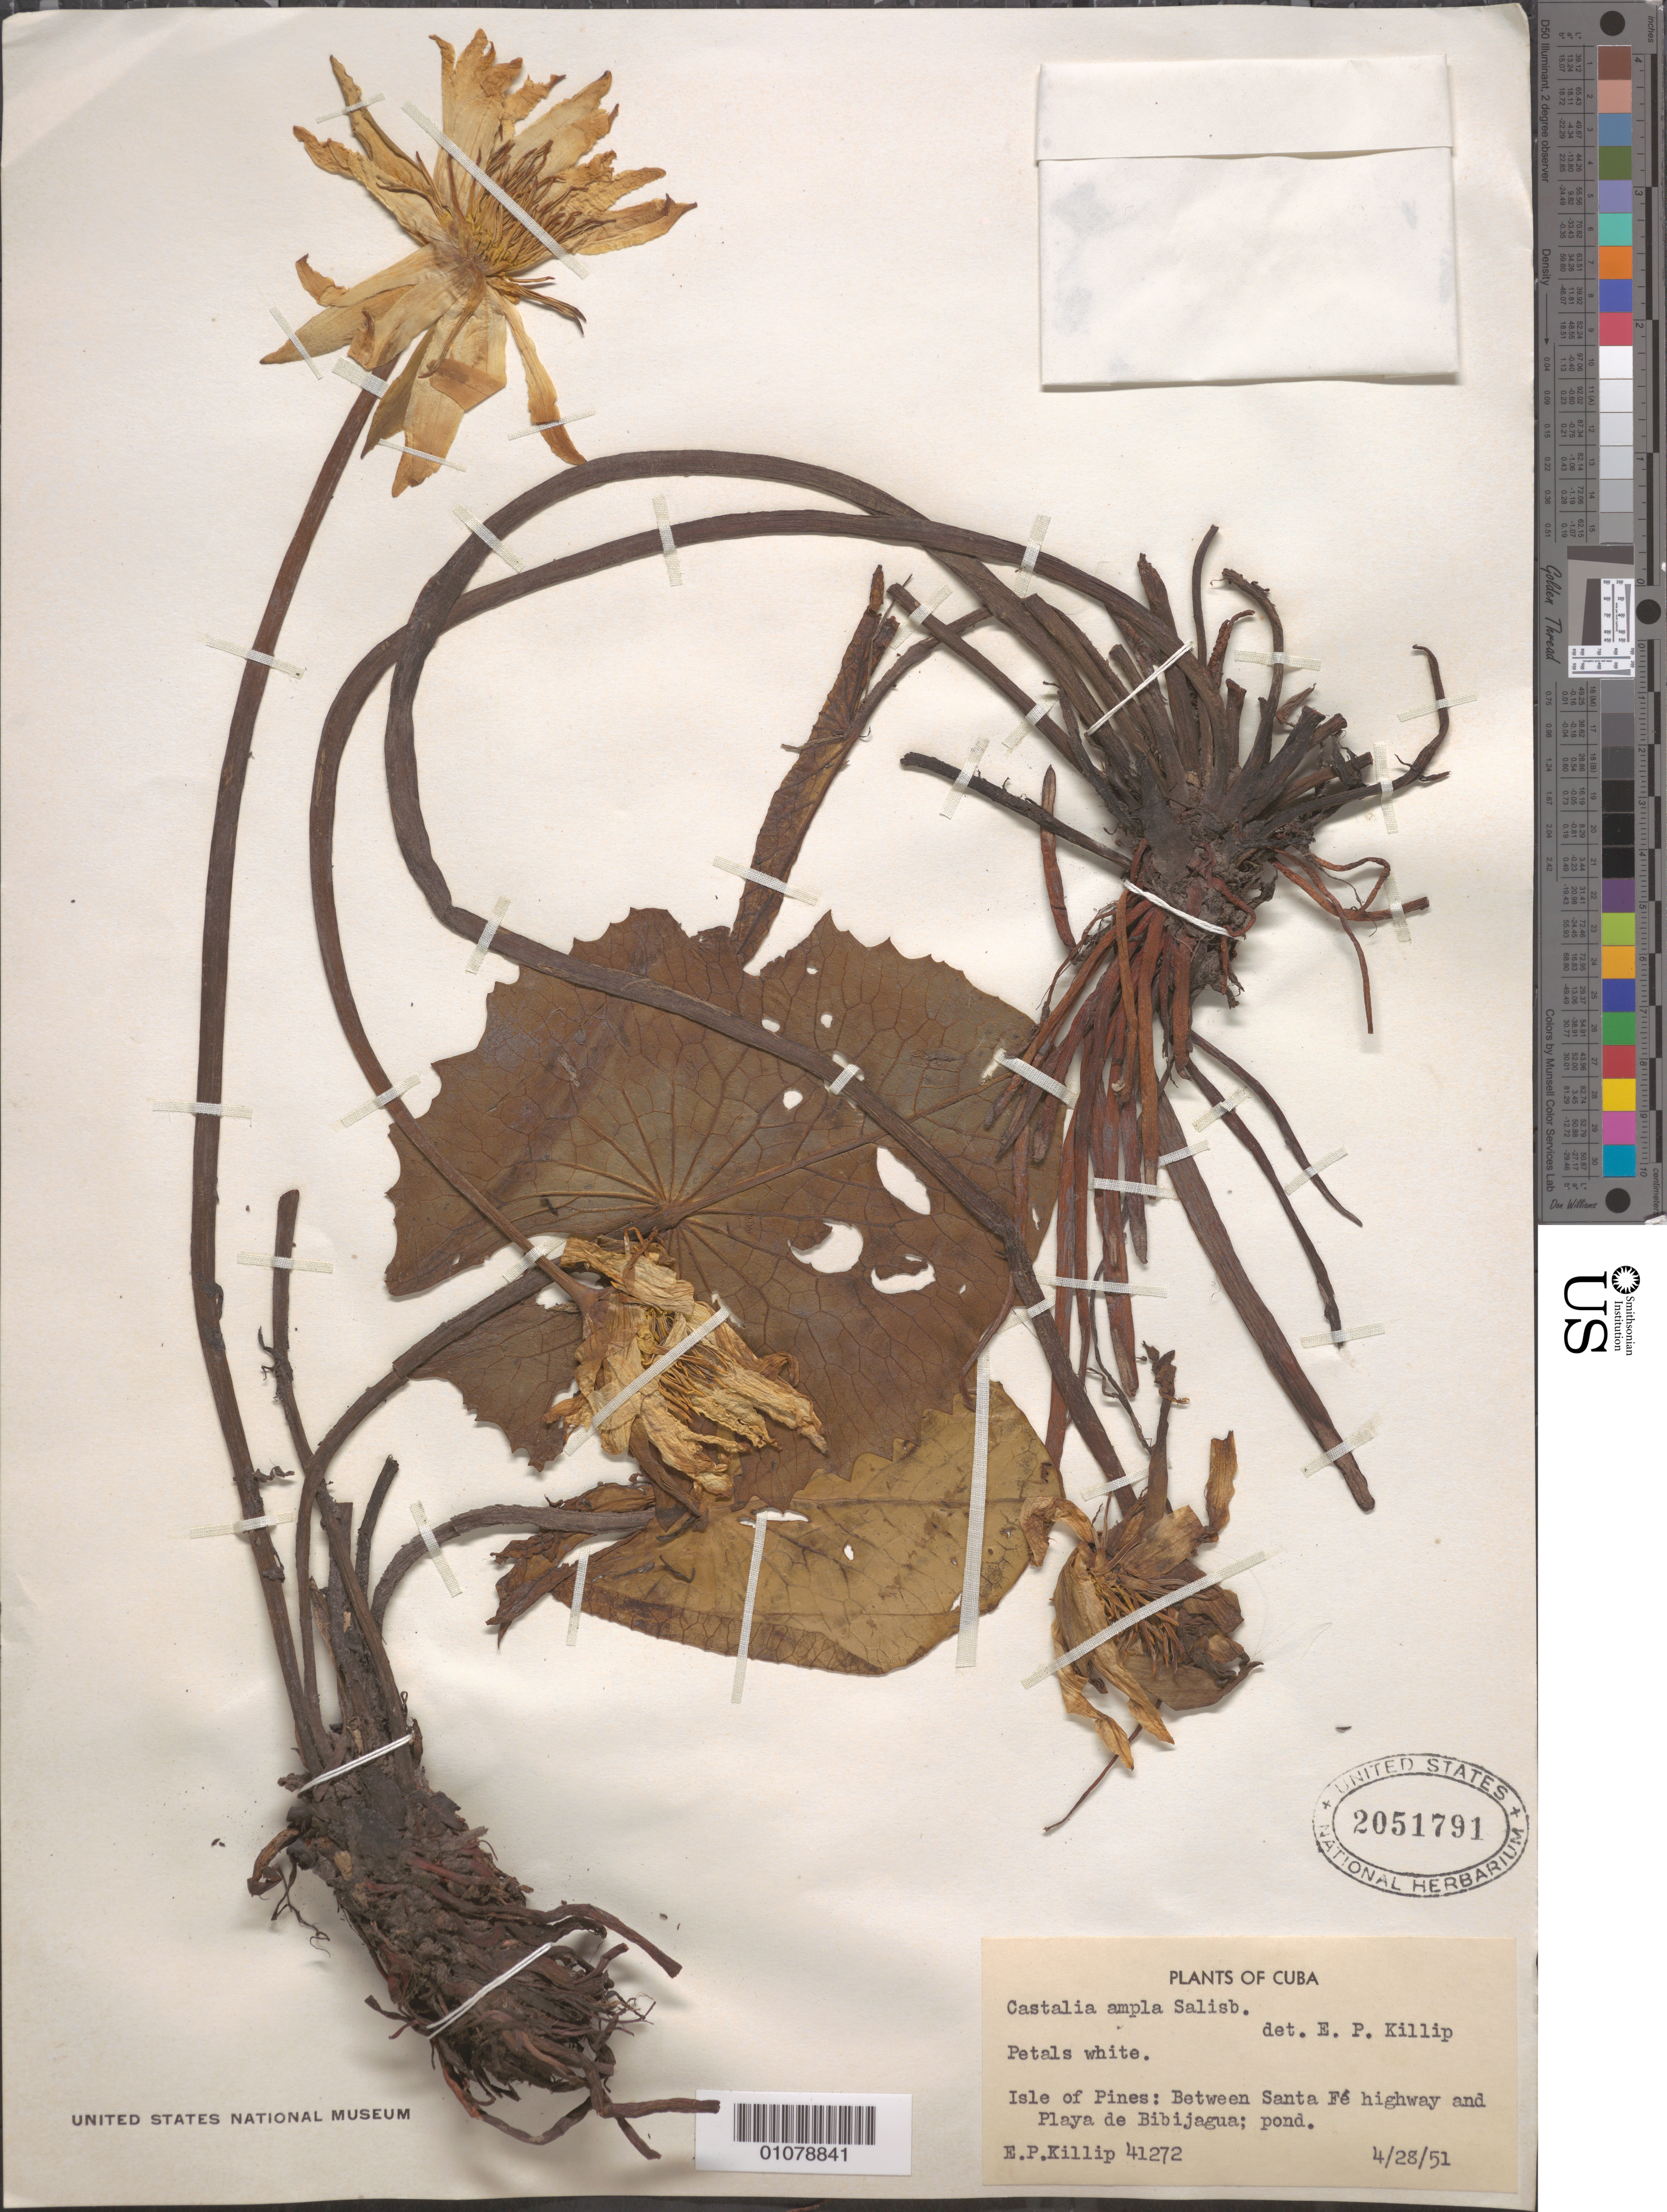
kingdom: Plantae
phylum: Tracheophyta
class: Magnoliopsida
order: Nymphaeales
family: Nymphaeaceae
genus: Nymphaea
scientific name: Nymphaea ampla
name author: (Salisb.) DC.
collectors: E. P. Killip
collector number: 41272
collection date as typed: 28 Apr 1951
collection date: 1951-04-28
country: Cuba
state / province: Isla de La Juventud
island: Isla de la Juventud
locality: Isle of Pines: Between Santa Fe highway and Playa de Bibijagua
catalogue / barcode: US 2051791